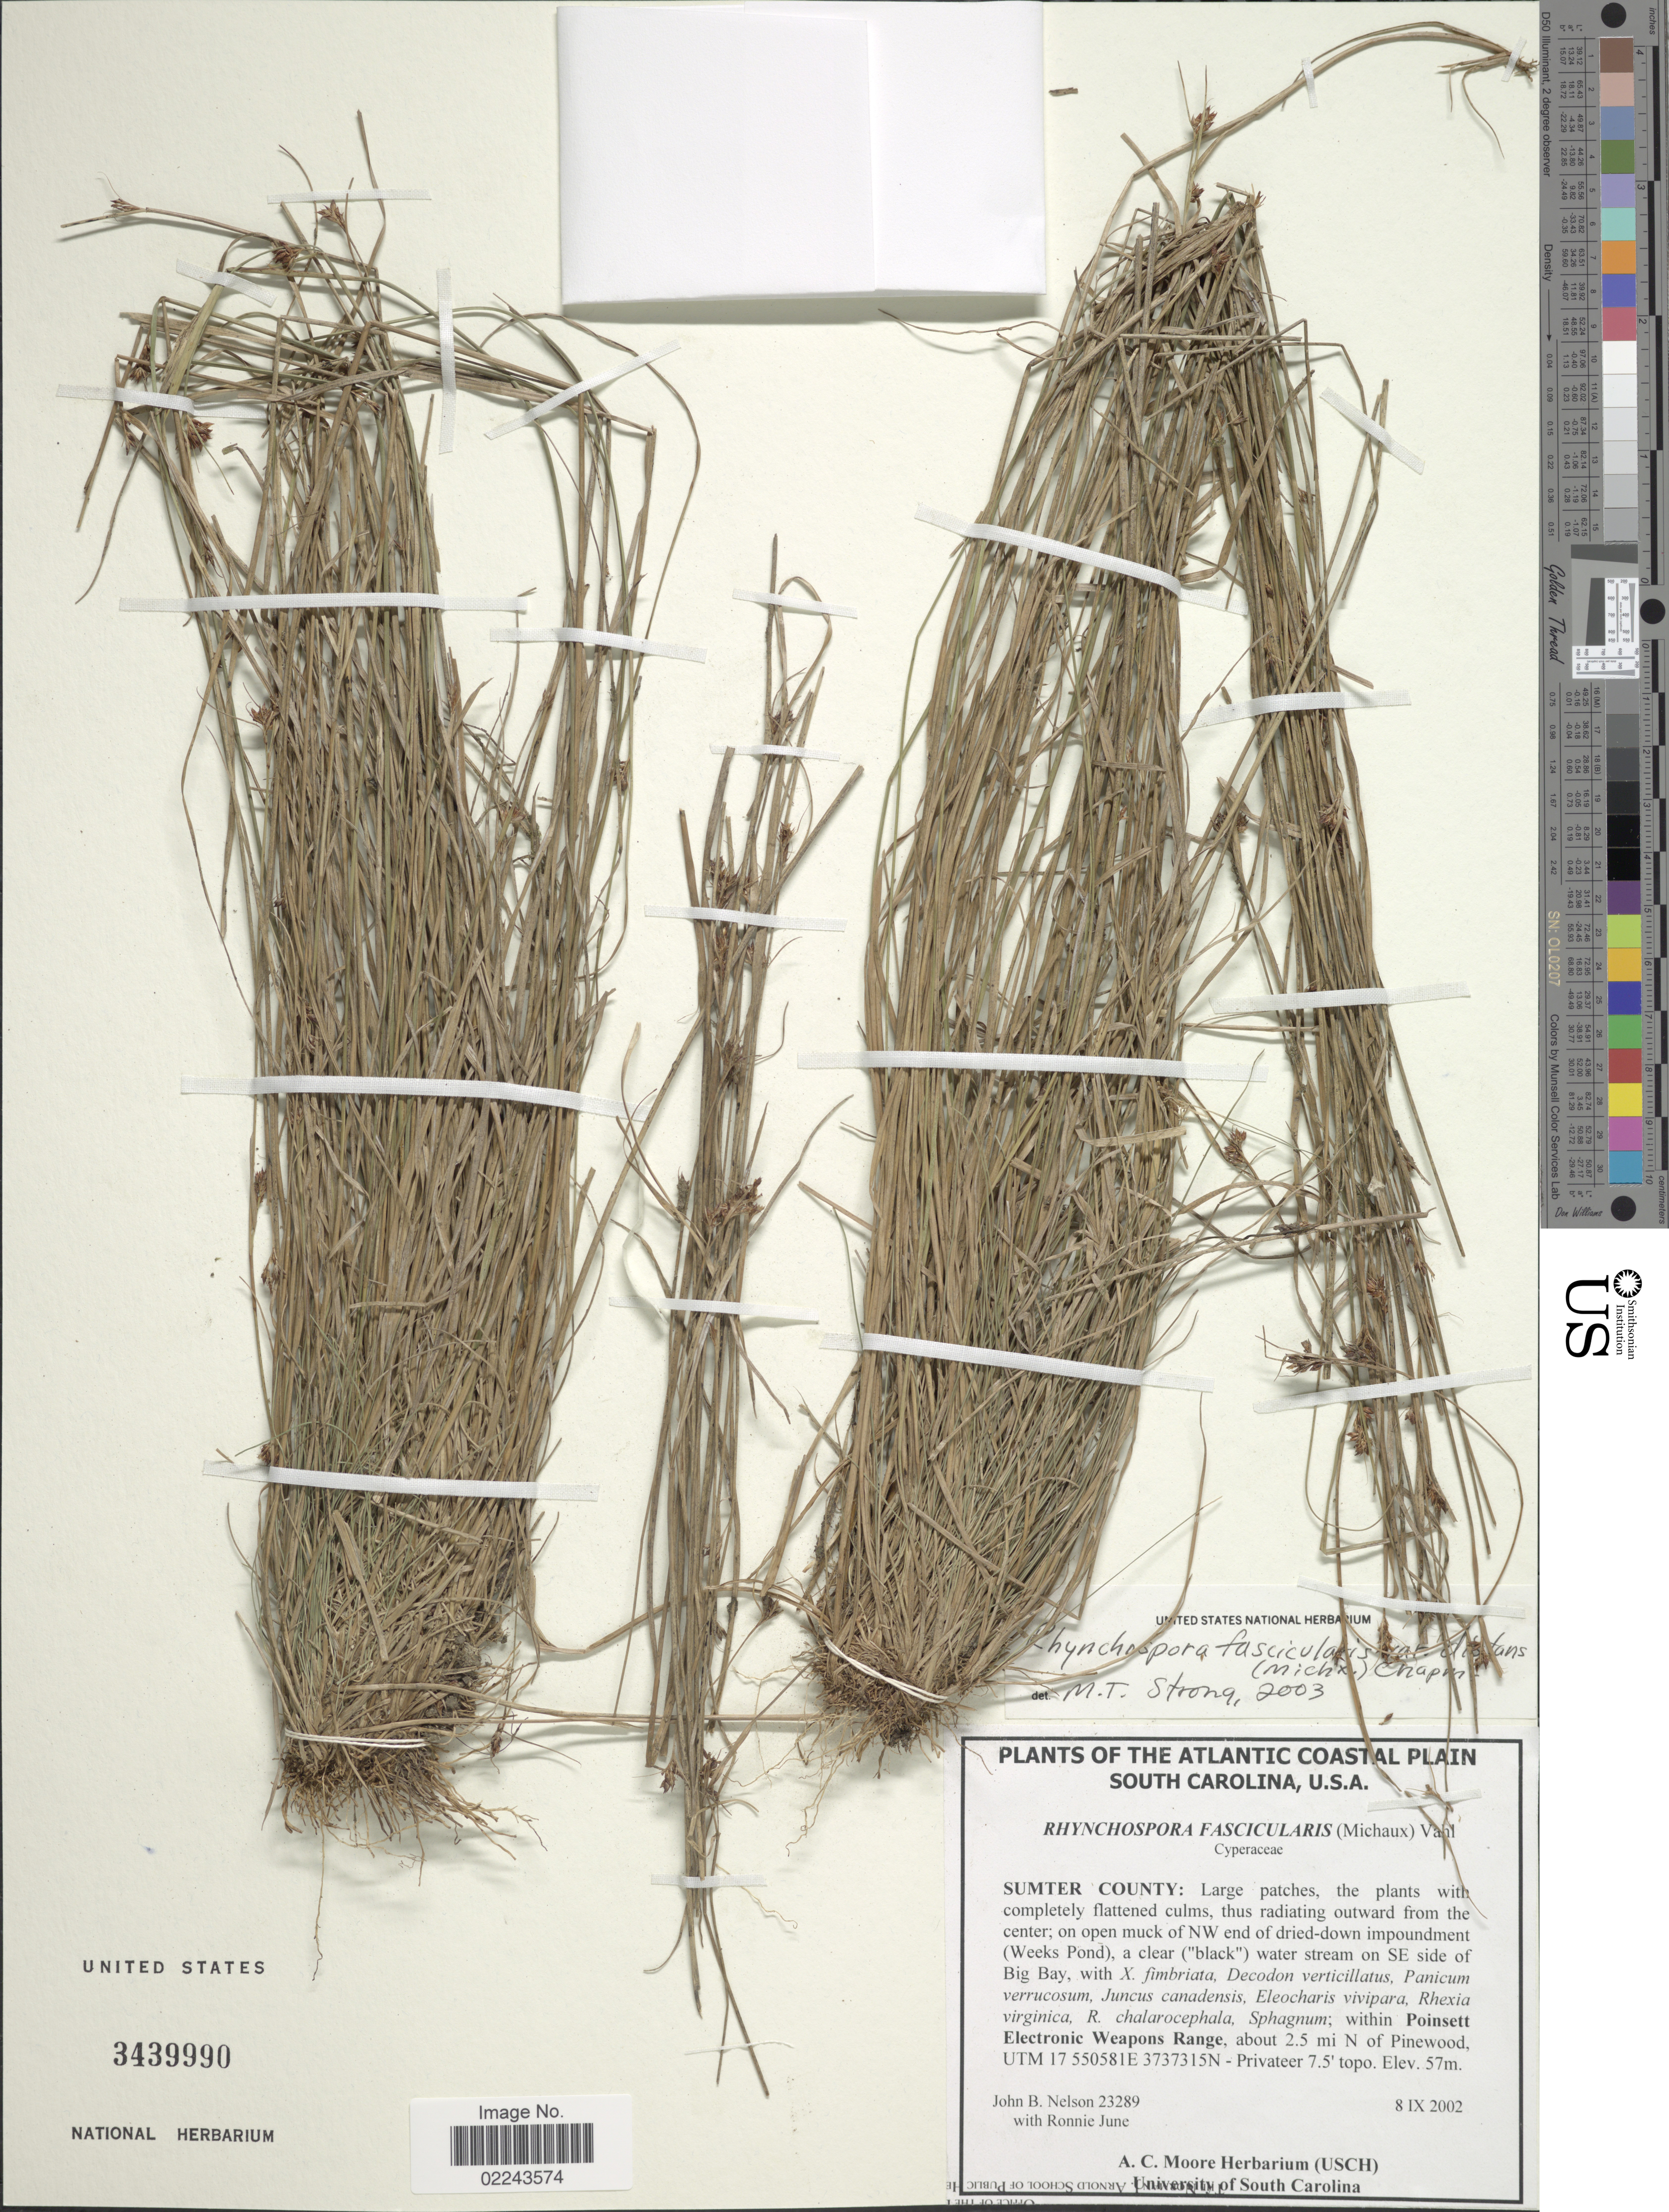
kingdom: Plantae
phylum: Tracheophyta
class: Liliopsida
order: Poales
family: Cyperaceae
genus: Rhynchospora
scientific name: Rhynchospora distans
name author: (Michx.) Vahl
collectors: J. Nelson & R. June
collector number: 23289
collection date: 2002-09-08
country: United States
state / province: South Carolina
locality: The Atlantic Coastal Plain, U.S.A., Sumter County, SE side of Big Bay, within Poinsett Electronic Weapons Range, about 2.5 mi N of Pinewood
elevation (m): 57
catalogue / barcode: US 3439990